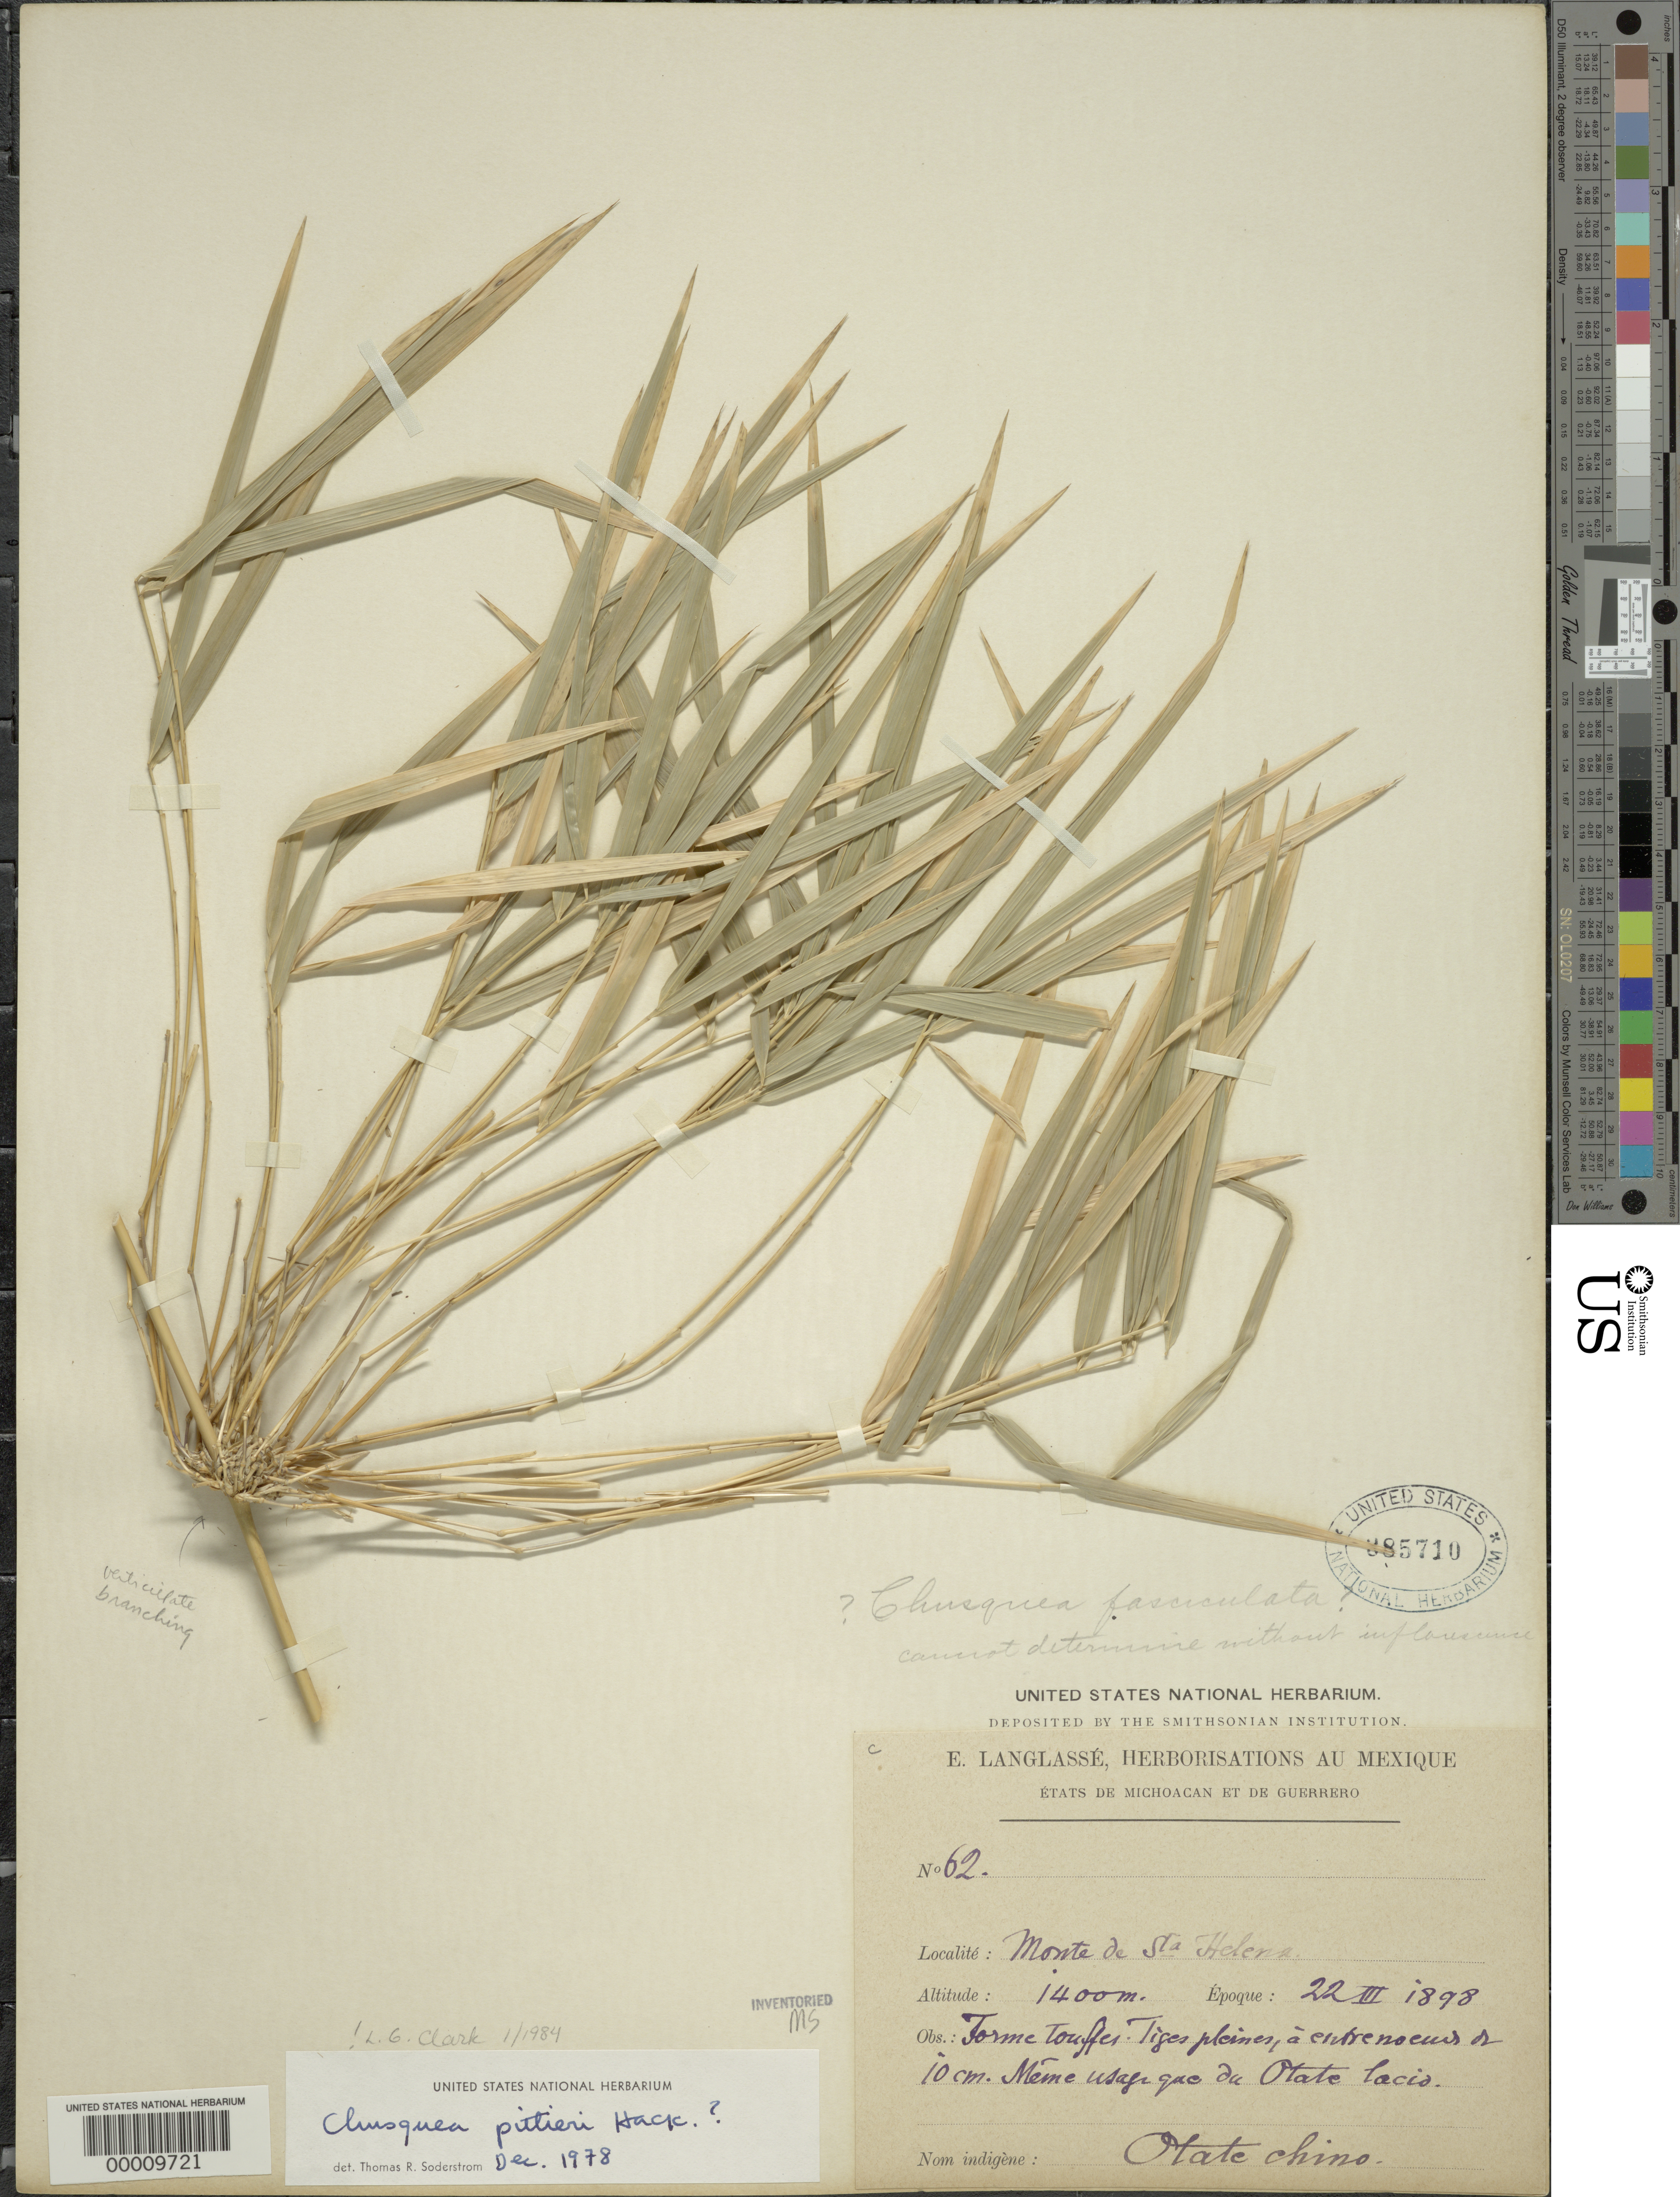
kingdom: Plantae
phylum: Tracheophyta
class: Liliopsida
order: Poales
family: Poaceae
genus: Chusquea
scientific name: Chusquea pittieri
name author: Hack.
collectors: E. Langlassé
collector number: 62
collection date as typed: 22 Mar 1898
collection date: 1898-03-22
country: Mexico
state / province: Guerrero / Michoacán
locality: Monte de St. Helena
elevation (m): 1400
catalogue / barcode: US 385710